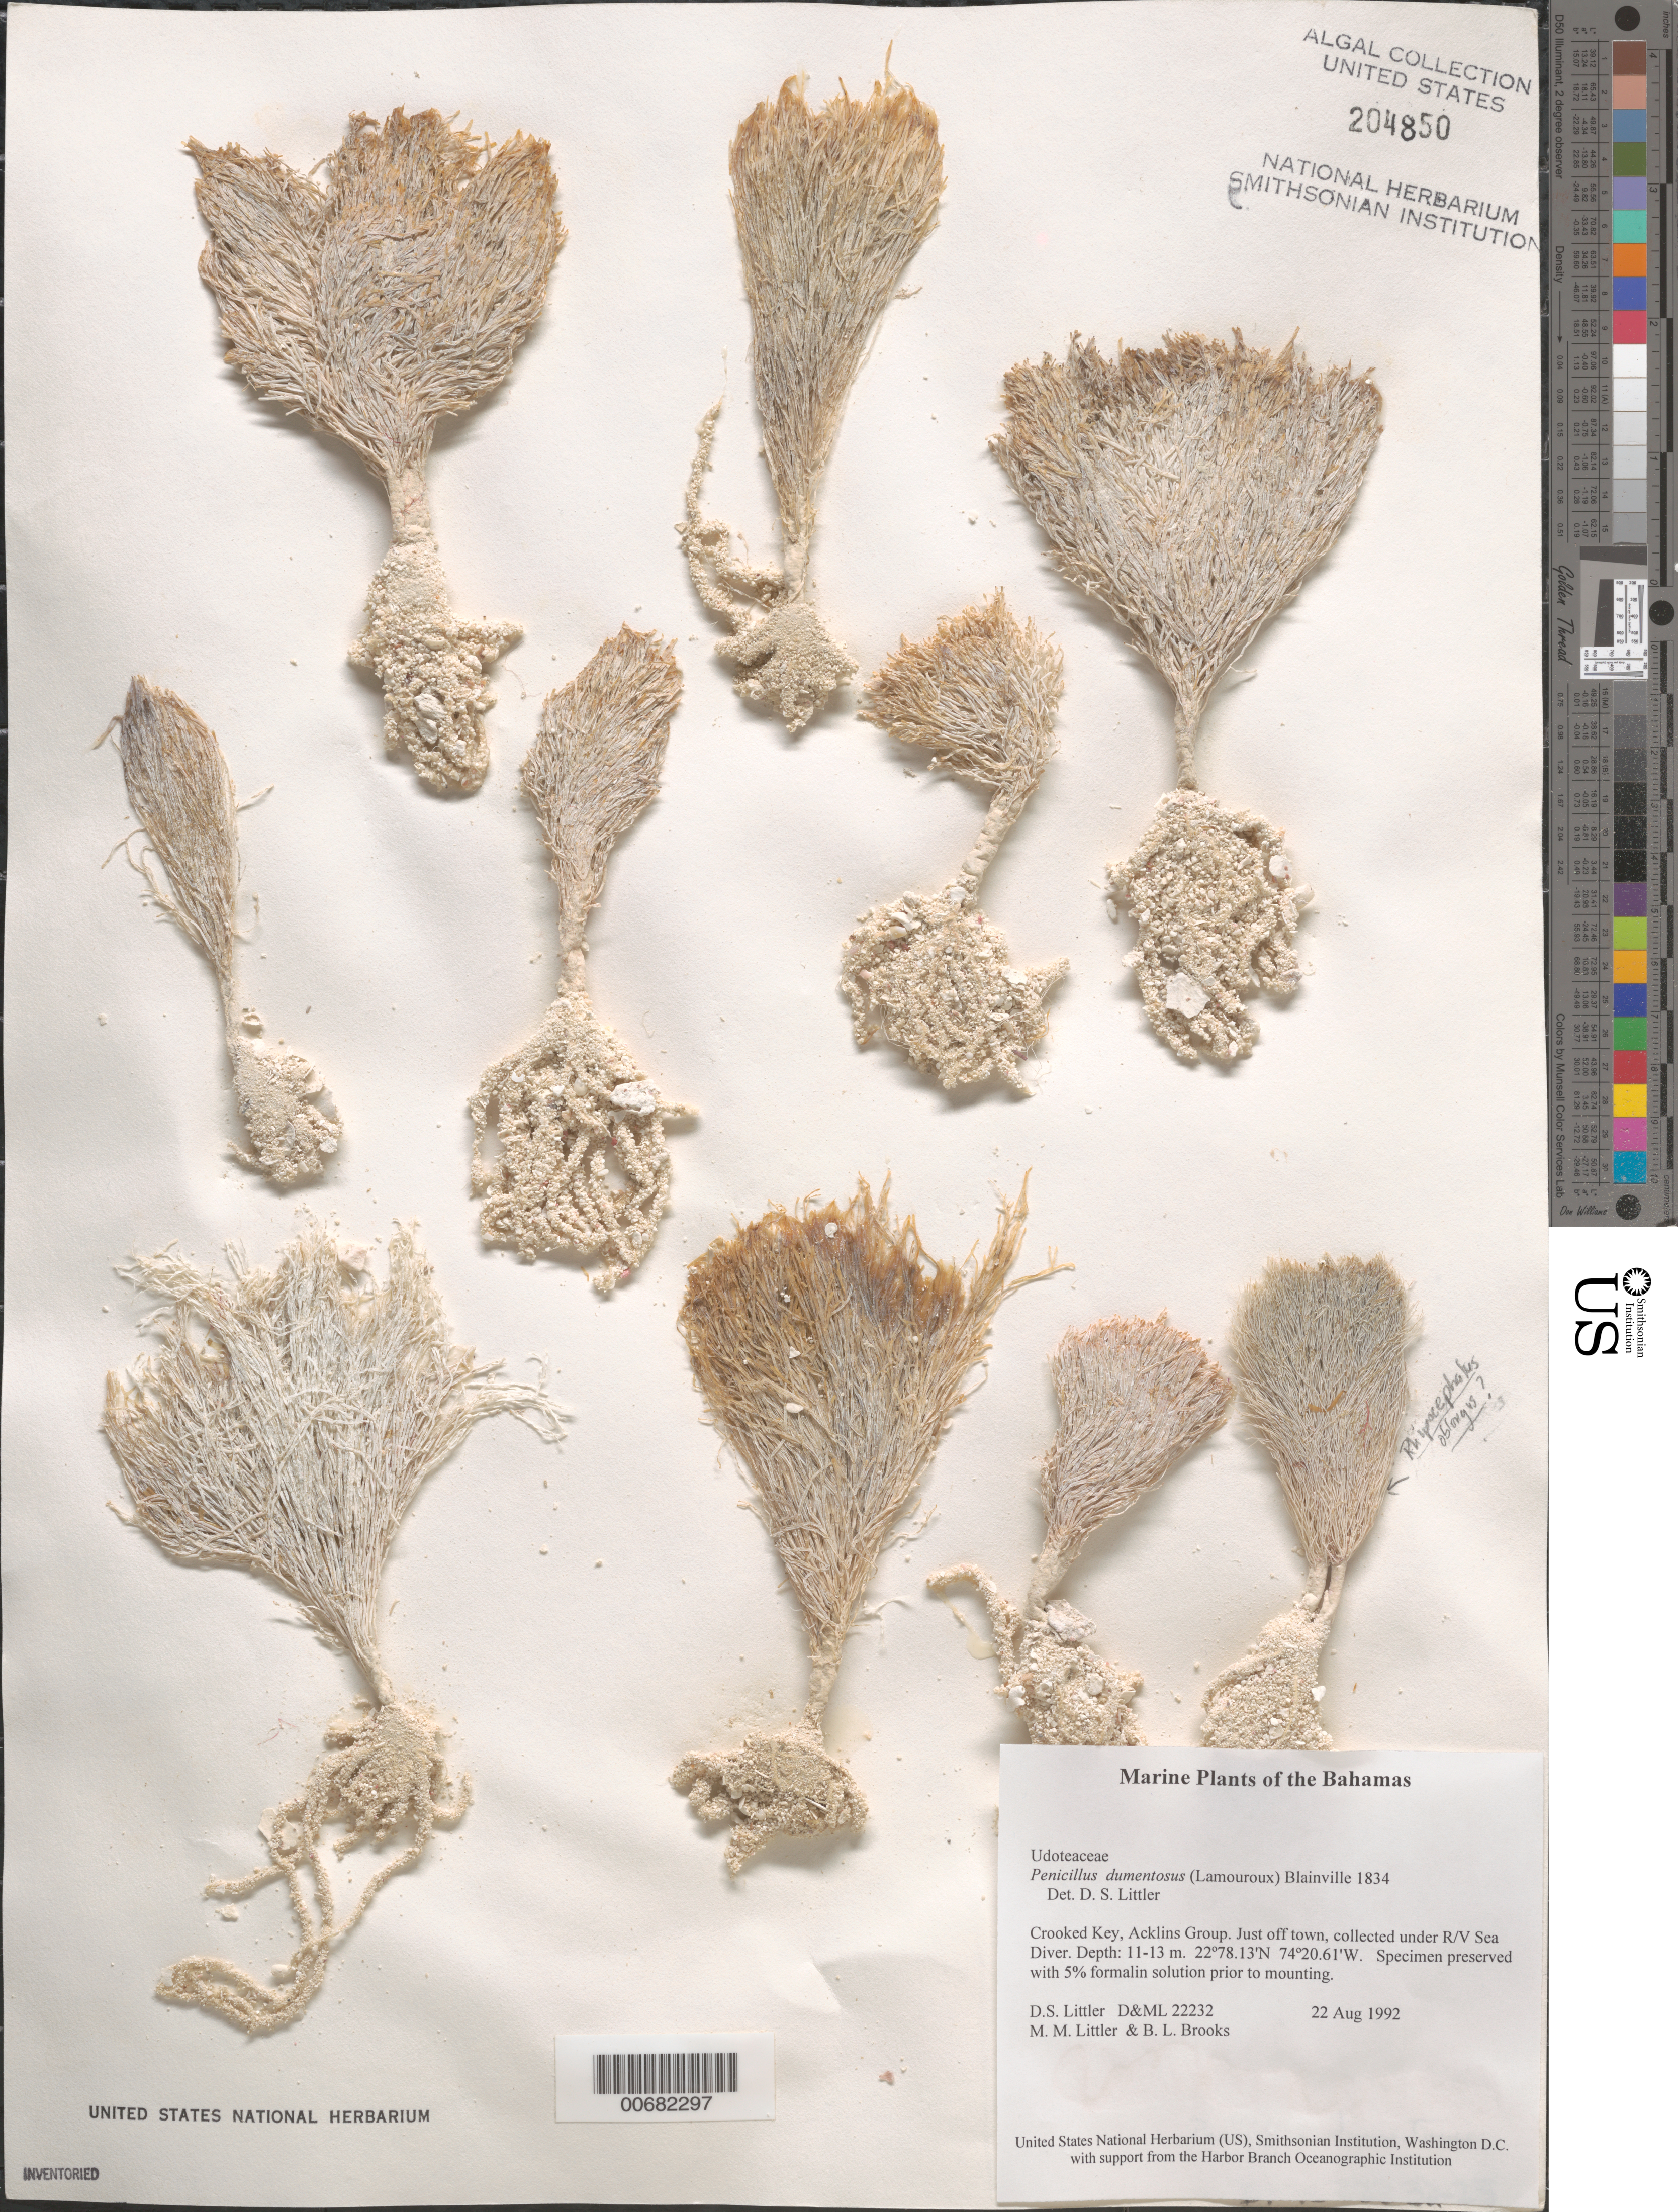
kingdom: Plantae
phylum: Chlorophyta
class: Ulvophyceae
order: Bryopsidales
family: Udoteaceae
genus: Penicillus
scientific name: Penicillus dumetosus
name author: (J.V.Lamouroux) Blainville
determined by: Littler, D. S.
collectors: D. S. Littler, M. M. Littler & B. Brooks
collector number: D&ML 22232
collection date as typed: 22 Aug 1992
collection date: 1992-08-22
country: Bahamas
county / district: Crooked Island District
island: Crooked Island (Crooked Key)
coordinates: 22 78.13' N, 74 20.61' W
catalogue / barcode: US 204850